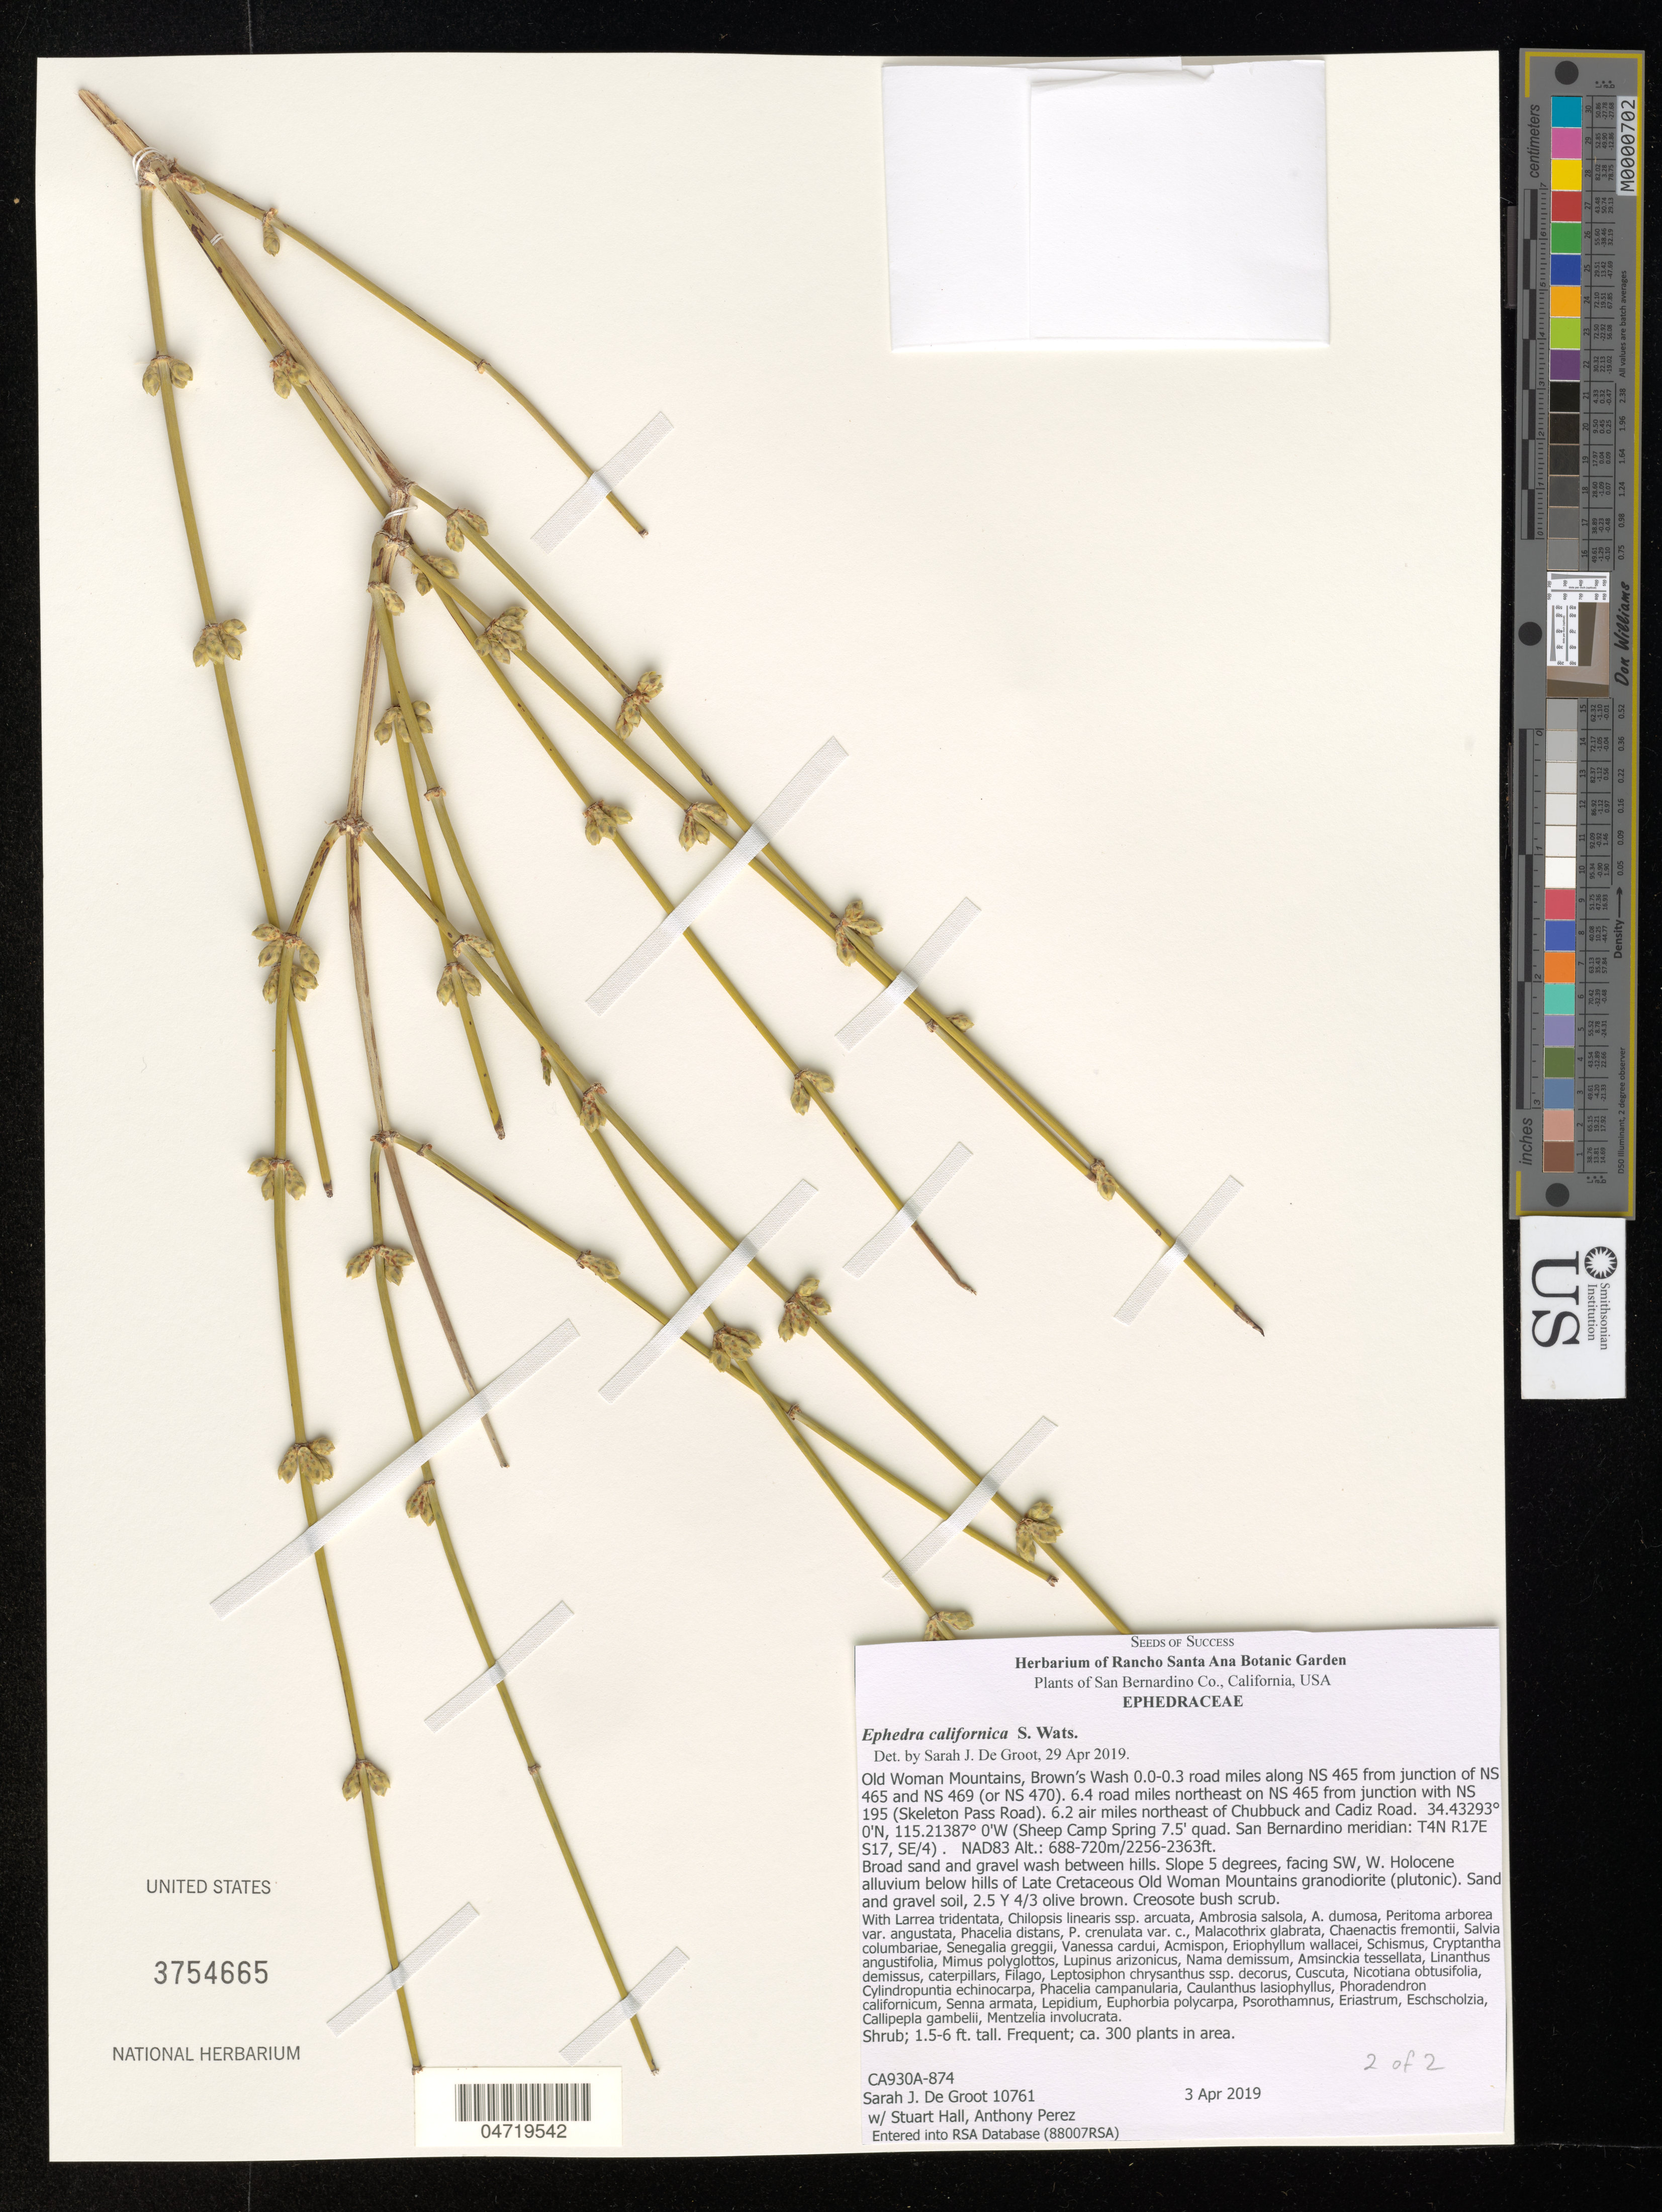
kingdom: Plantae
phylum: Tracheophyta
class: Gnetopsida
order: Ephedrales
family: Ephedraceae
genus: Ephedra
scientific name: Ephedra californica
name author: S. Watson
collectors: S. De Groot, S. Hall & A. Perez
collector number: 10761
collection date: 2019-04-03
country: United States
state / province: California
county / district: San Bernardino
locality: San Bernardino Co. Old Woman Mountains, Brown's Wash 0.0-0.3 road miles along NS 465 from junction of NS 465 and NS 469 (or NS 470). 6.4 road miles northeast on NS 465 from junction with NS 195 (Skeleton Pass Road). 6.2 air miles northeast of Chubbuck and Cadiz Road. (Sheep Camp Spring 7.5' quad. San Bernardino meridian: T4N R17E S17, SE/4). NAD83.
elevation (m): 688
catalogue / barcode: US 3754665